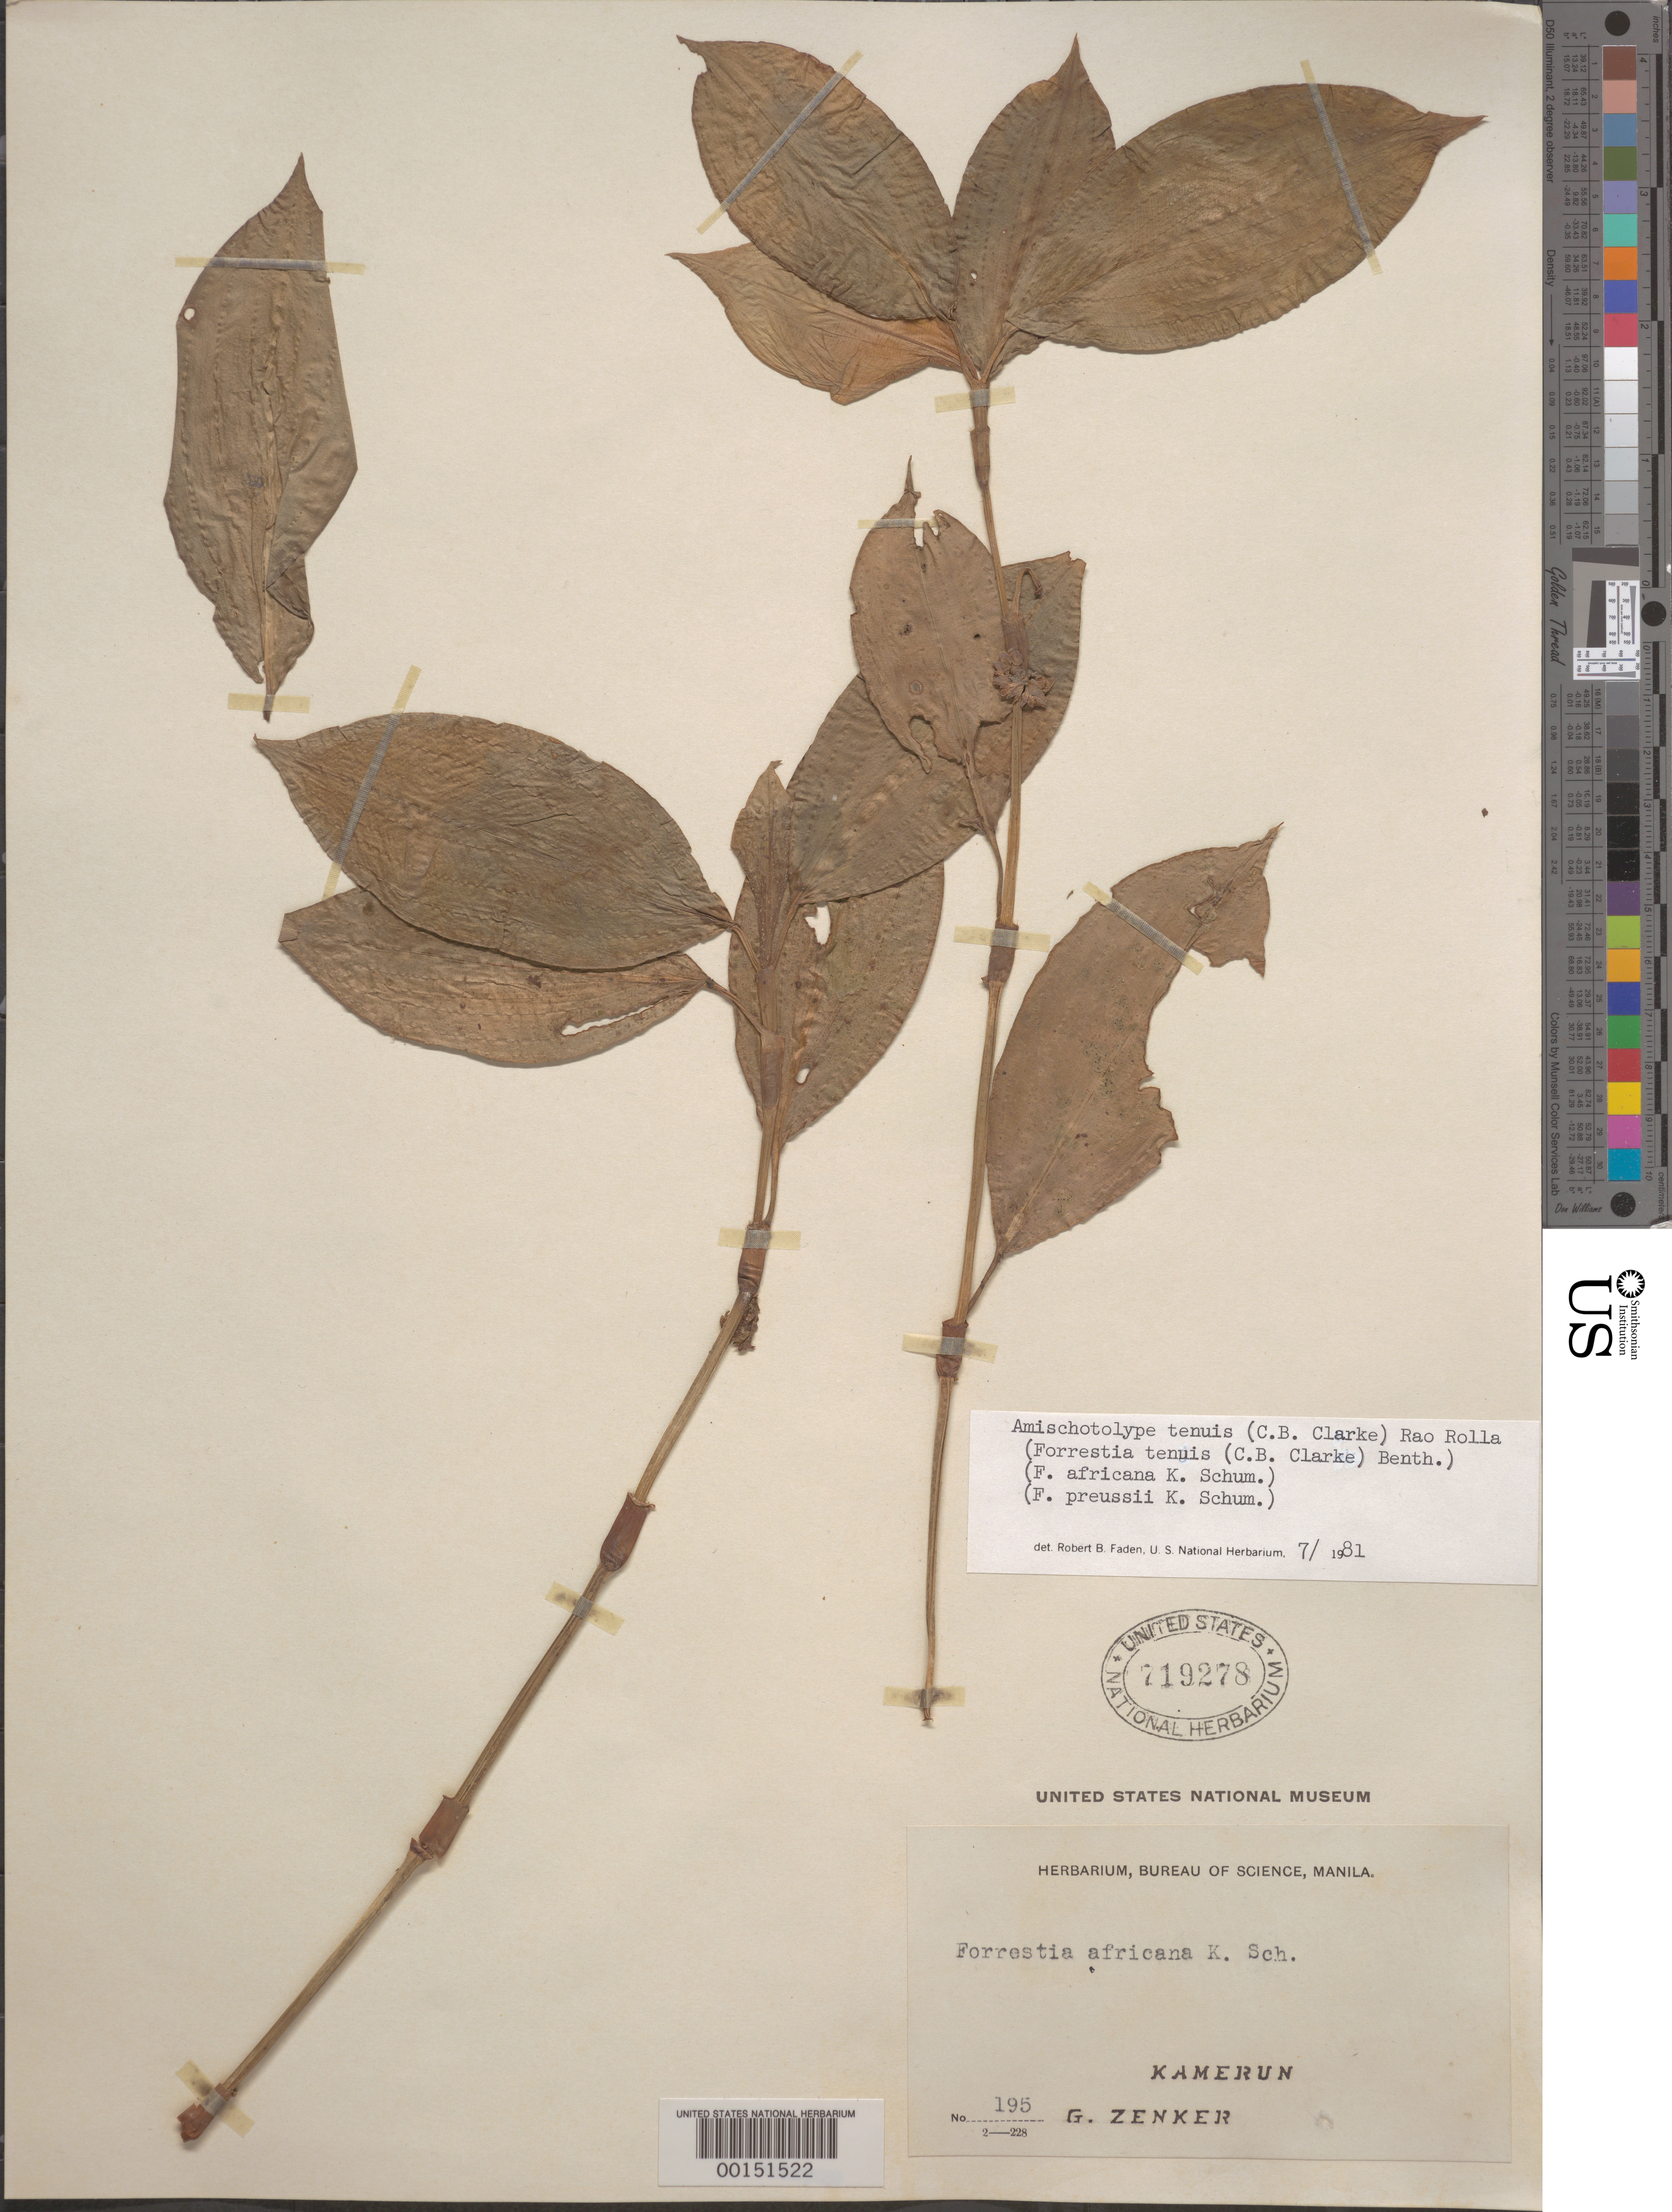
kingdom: Plantae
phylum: Tracheophyta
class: Liliopsida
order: Commelinales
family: Commelinaceae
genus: Amischotolype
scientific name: Amischotolype tenuis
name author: (C.B. Clarke) R.S. Rao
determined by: Faden, Robert B., (US), Smithsonian Institution - National Museum of Natural History (UNITED STATES)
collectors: G. A. Zenker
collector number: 195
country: Cameroon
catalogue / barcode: US 719278